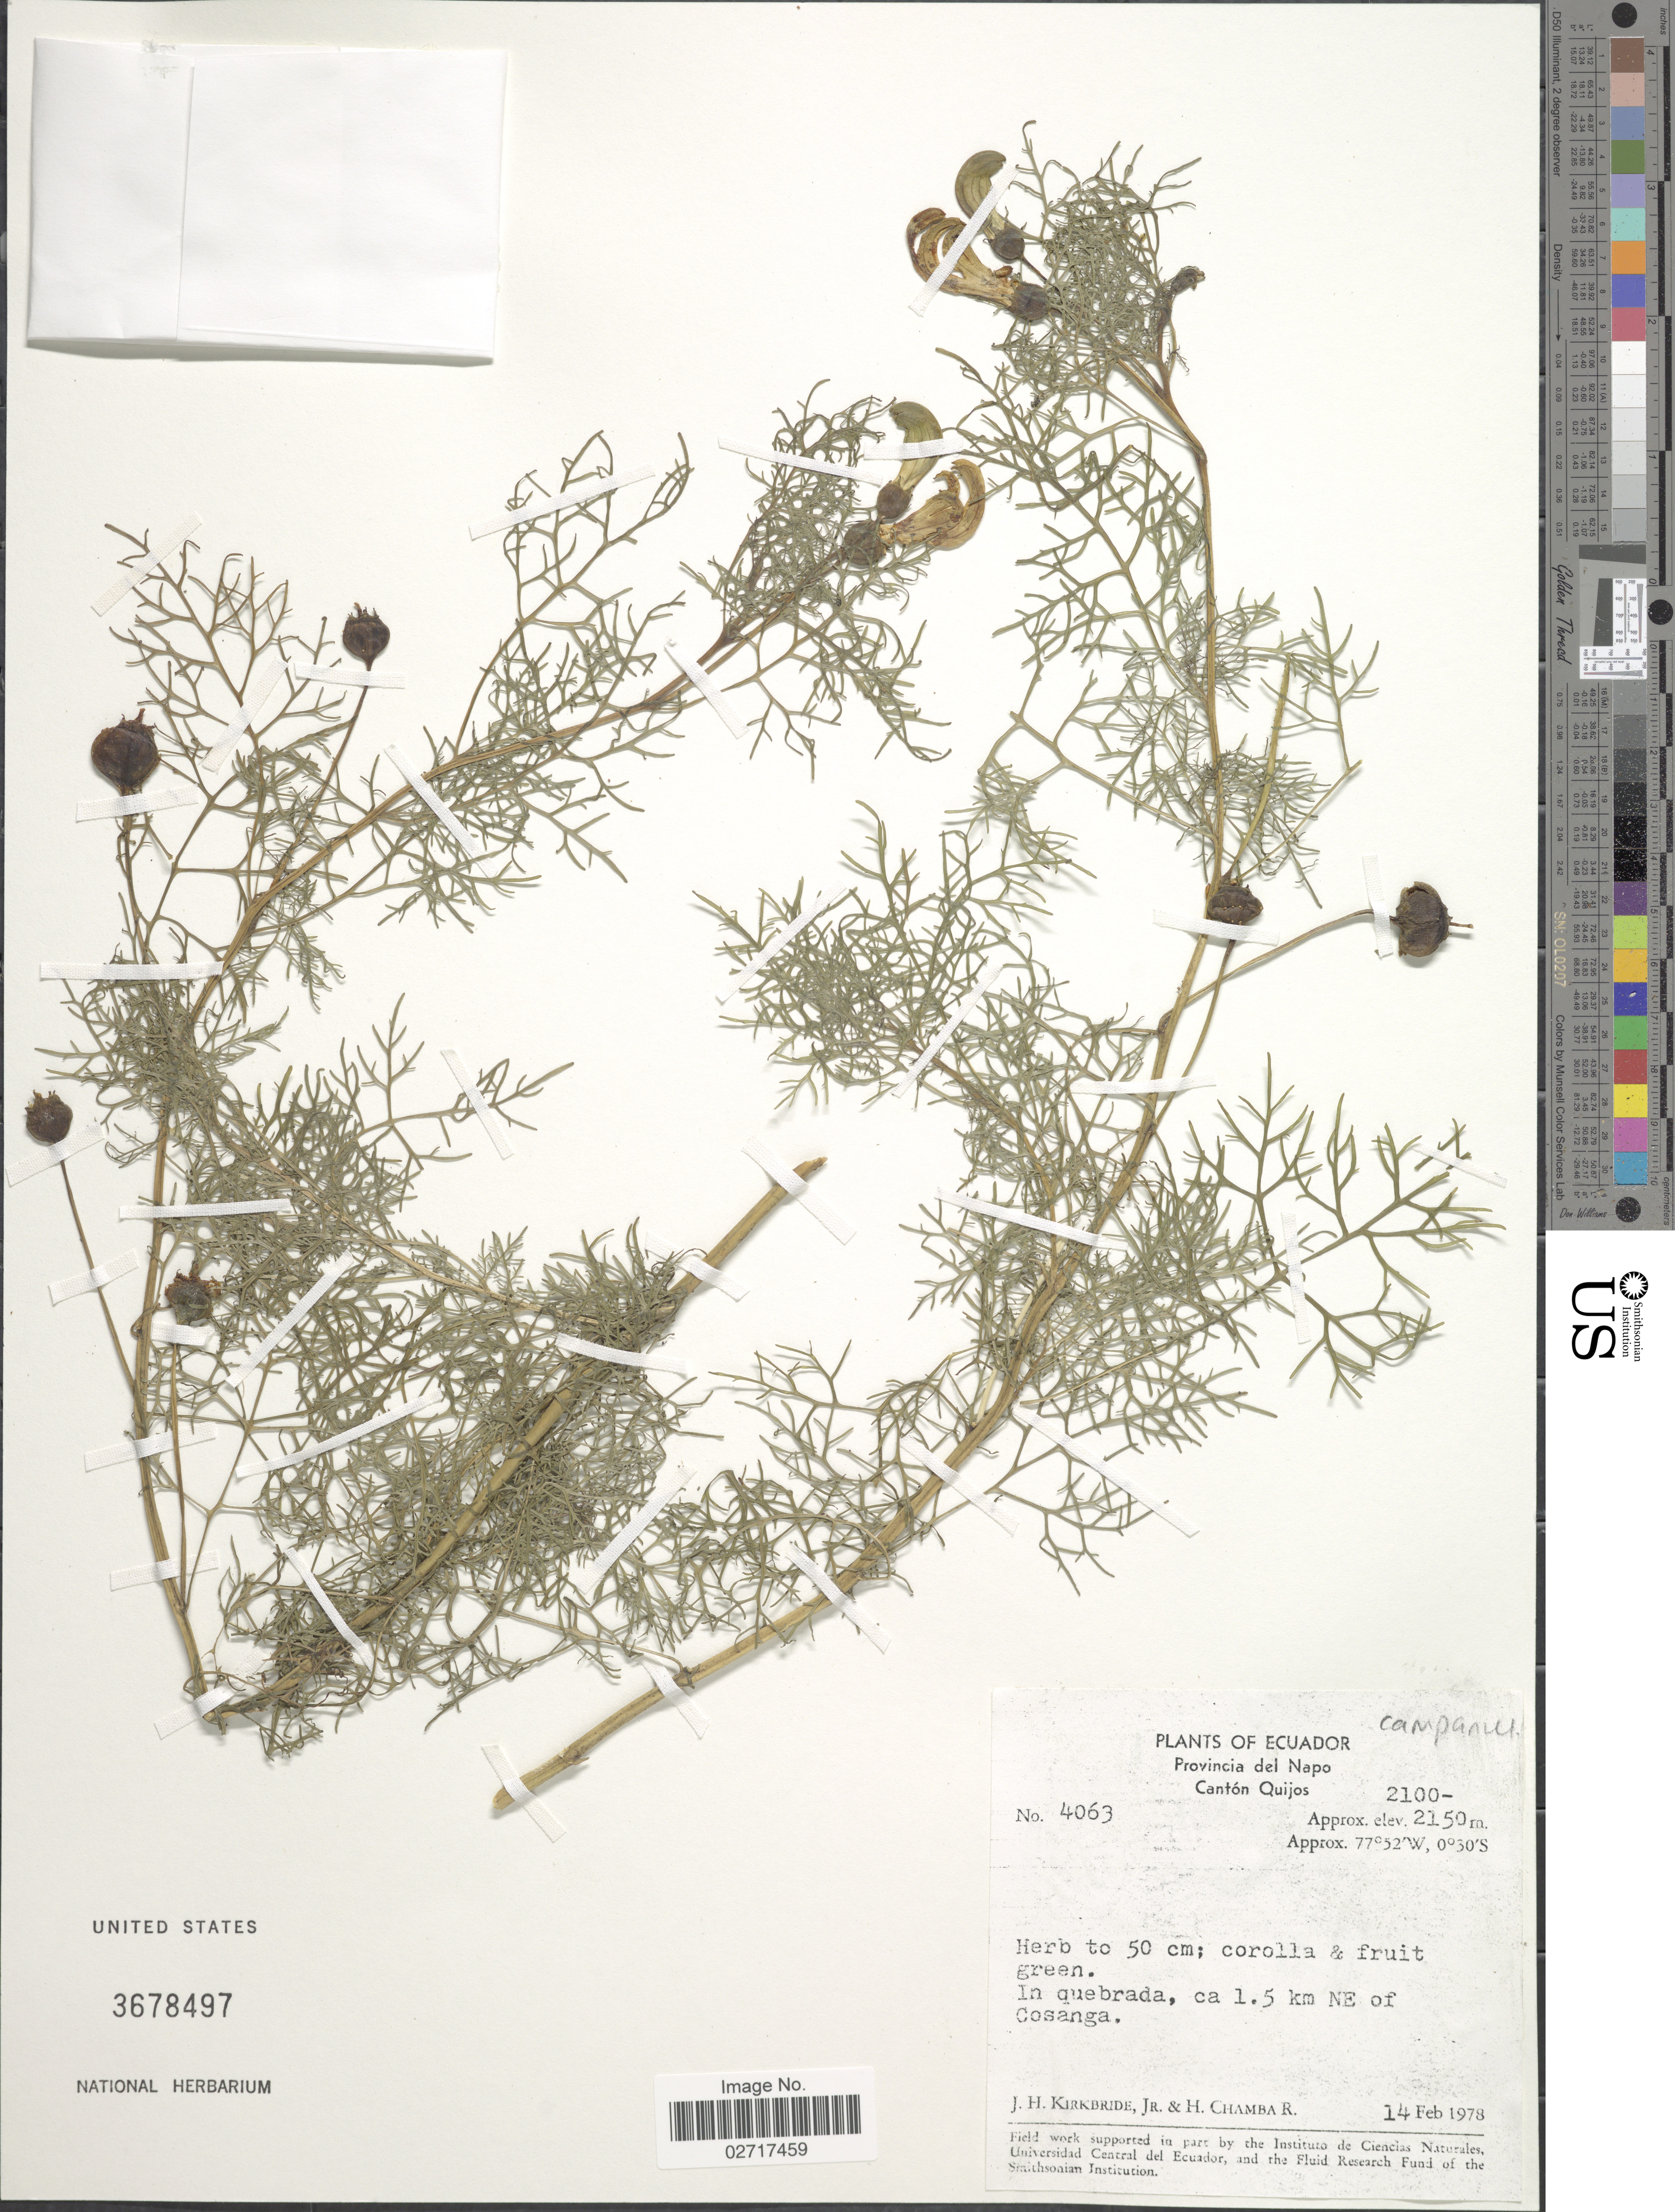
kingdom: Plantae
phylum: Tracheophyta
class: Magnoliopsida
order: Asterales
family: Campanulaceae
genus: Centropogon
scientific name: Centropogon dissectus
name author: E. Wimm.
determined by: Strong, Mark T., (BOT), Smithsonian Institution - National Museum of Natural History (UNITED STATES)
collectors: J. H. Kirkbride & H. Chamba R.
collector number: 4063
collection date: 1978-02-14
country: Ecuador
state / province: Napo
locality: Canton Quijos. In quebrada, ca. 1.5 km NE of Cosanga.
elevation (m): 2100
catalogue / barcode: US 3678497